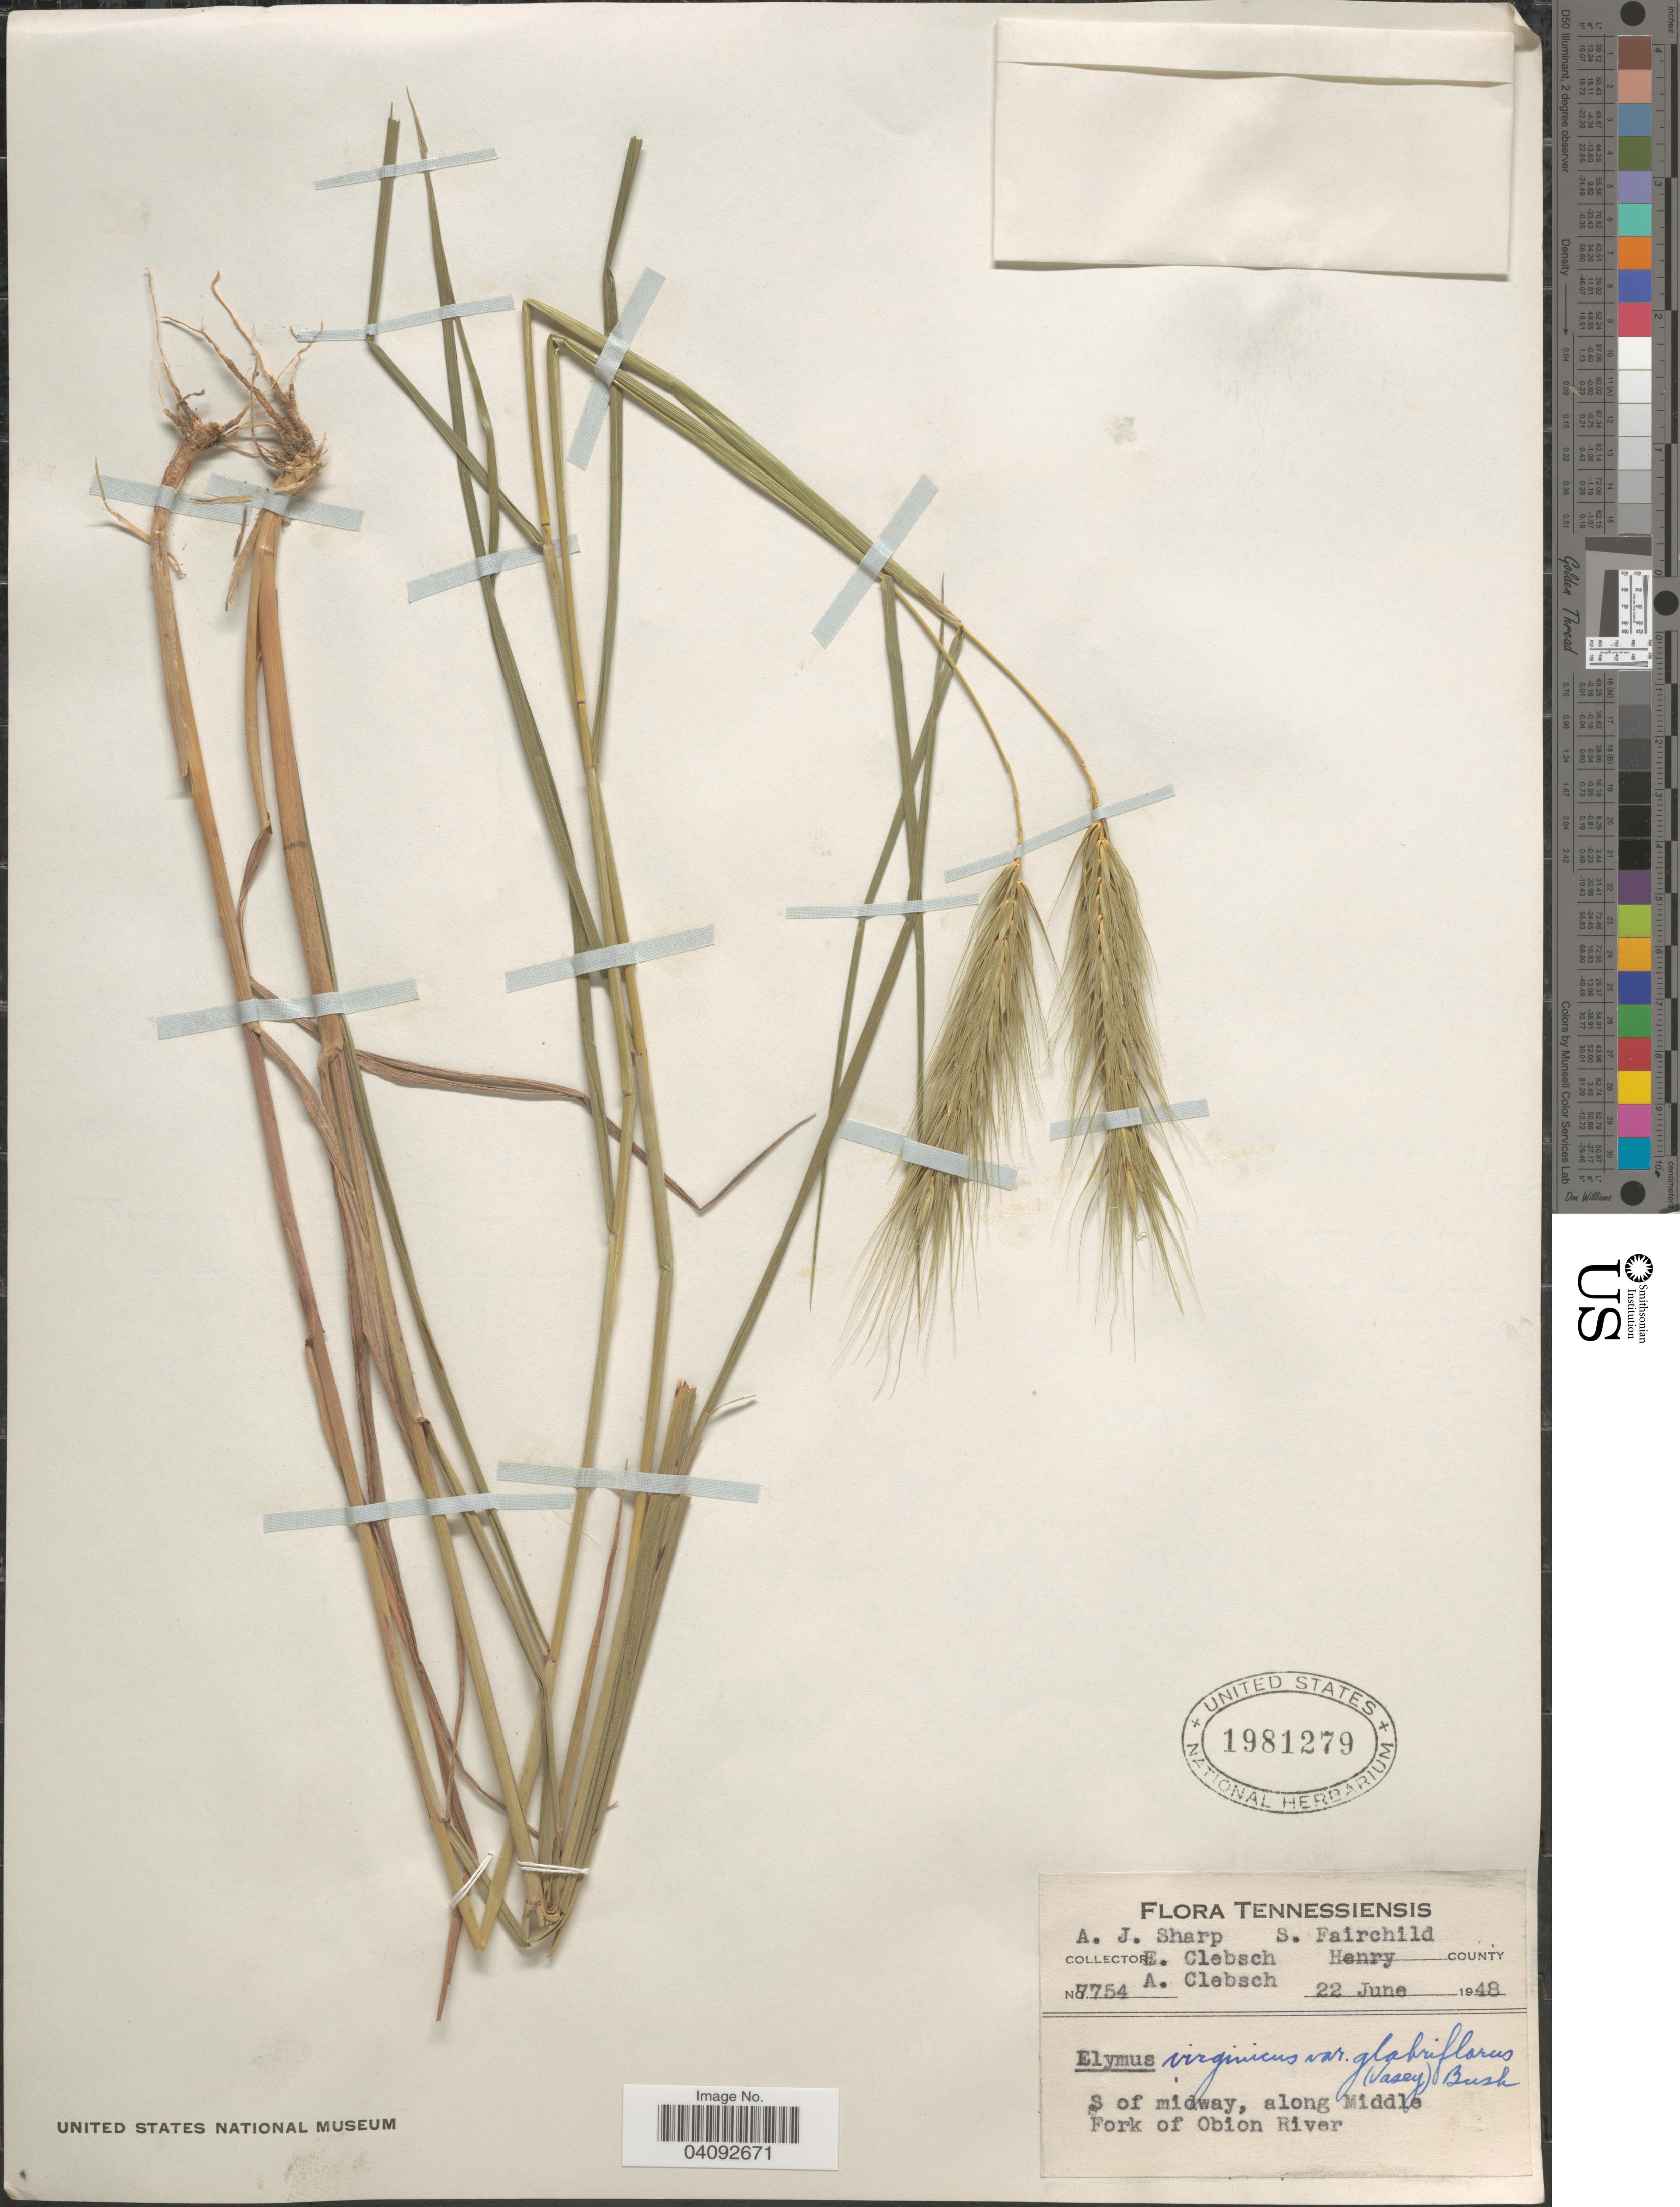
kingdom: Plantae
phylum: Tracheophyta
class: Liliopsida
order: Poales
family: Poaceae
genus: Elymus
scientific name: Elymus glabriflorus var. glabriflorus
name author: (Vasey ex L.H. Dewey) Scribn. & C.R. Ball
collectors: A. J. Sharp, E. Clebsch, A. Clebsch & S. Fairchild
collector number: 7754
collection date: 1948-06-22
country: United States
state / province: Tennessee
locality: Henry County. S of midway, along Middle Fork of Obion River.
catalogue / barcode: US 1981279